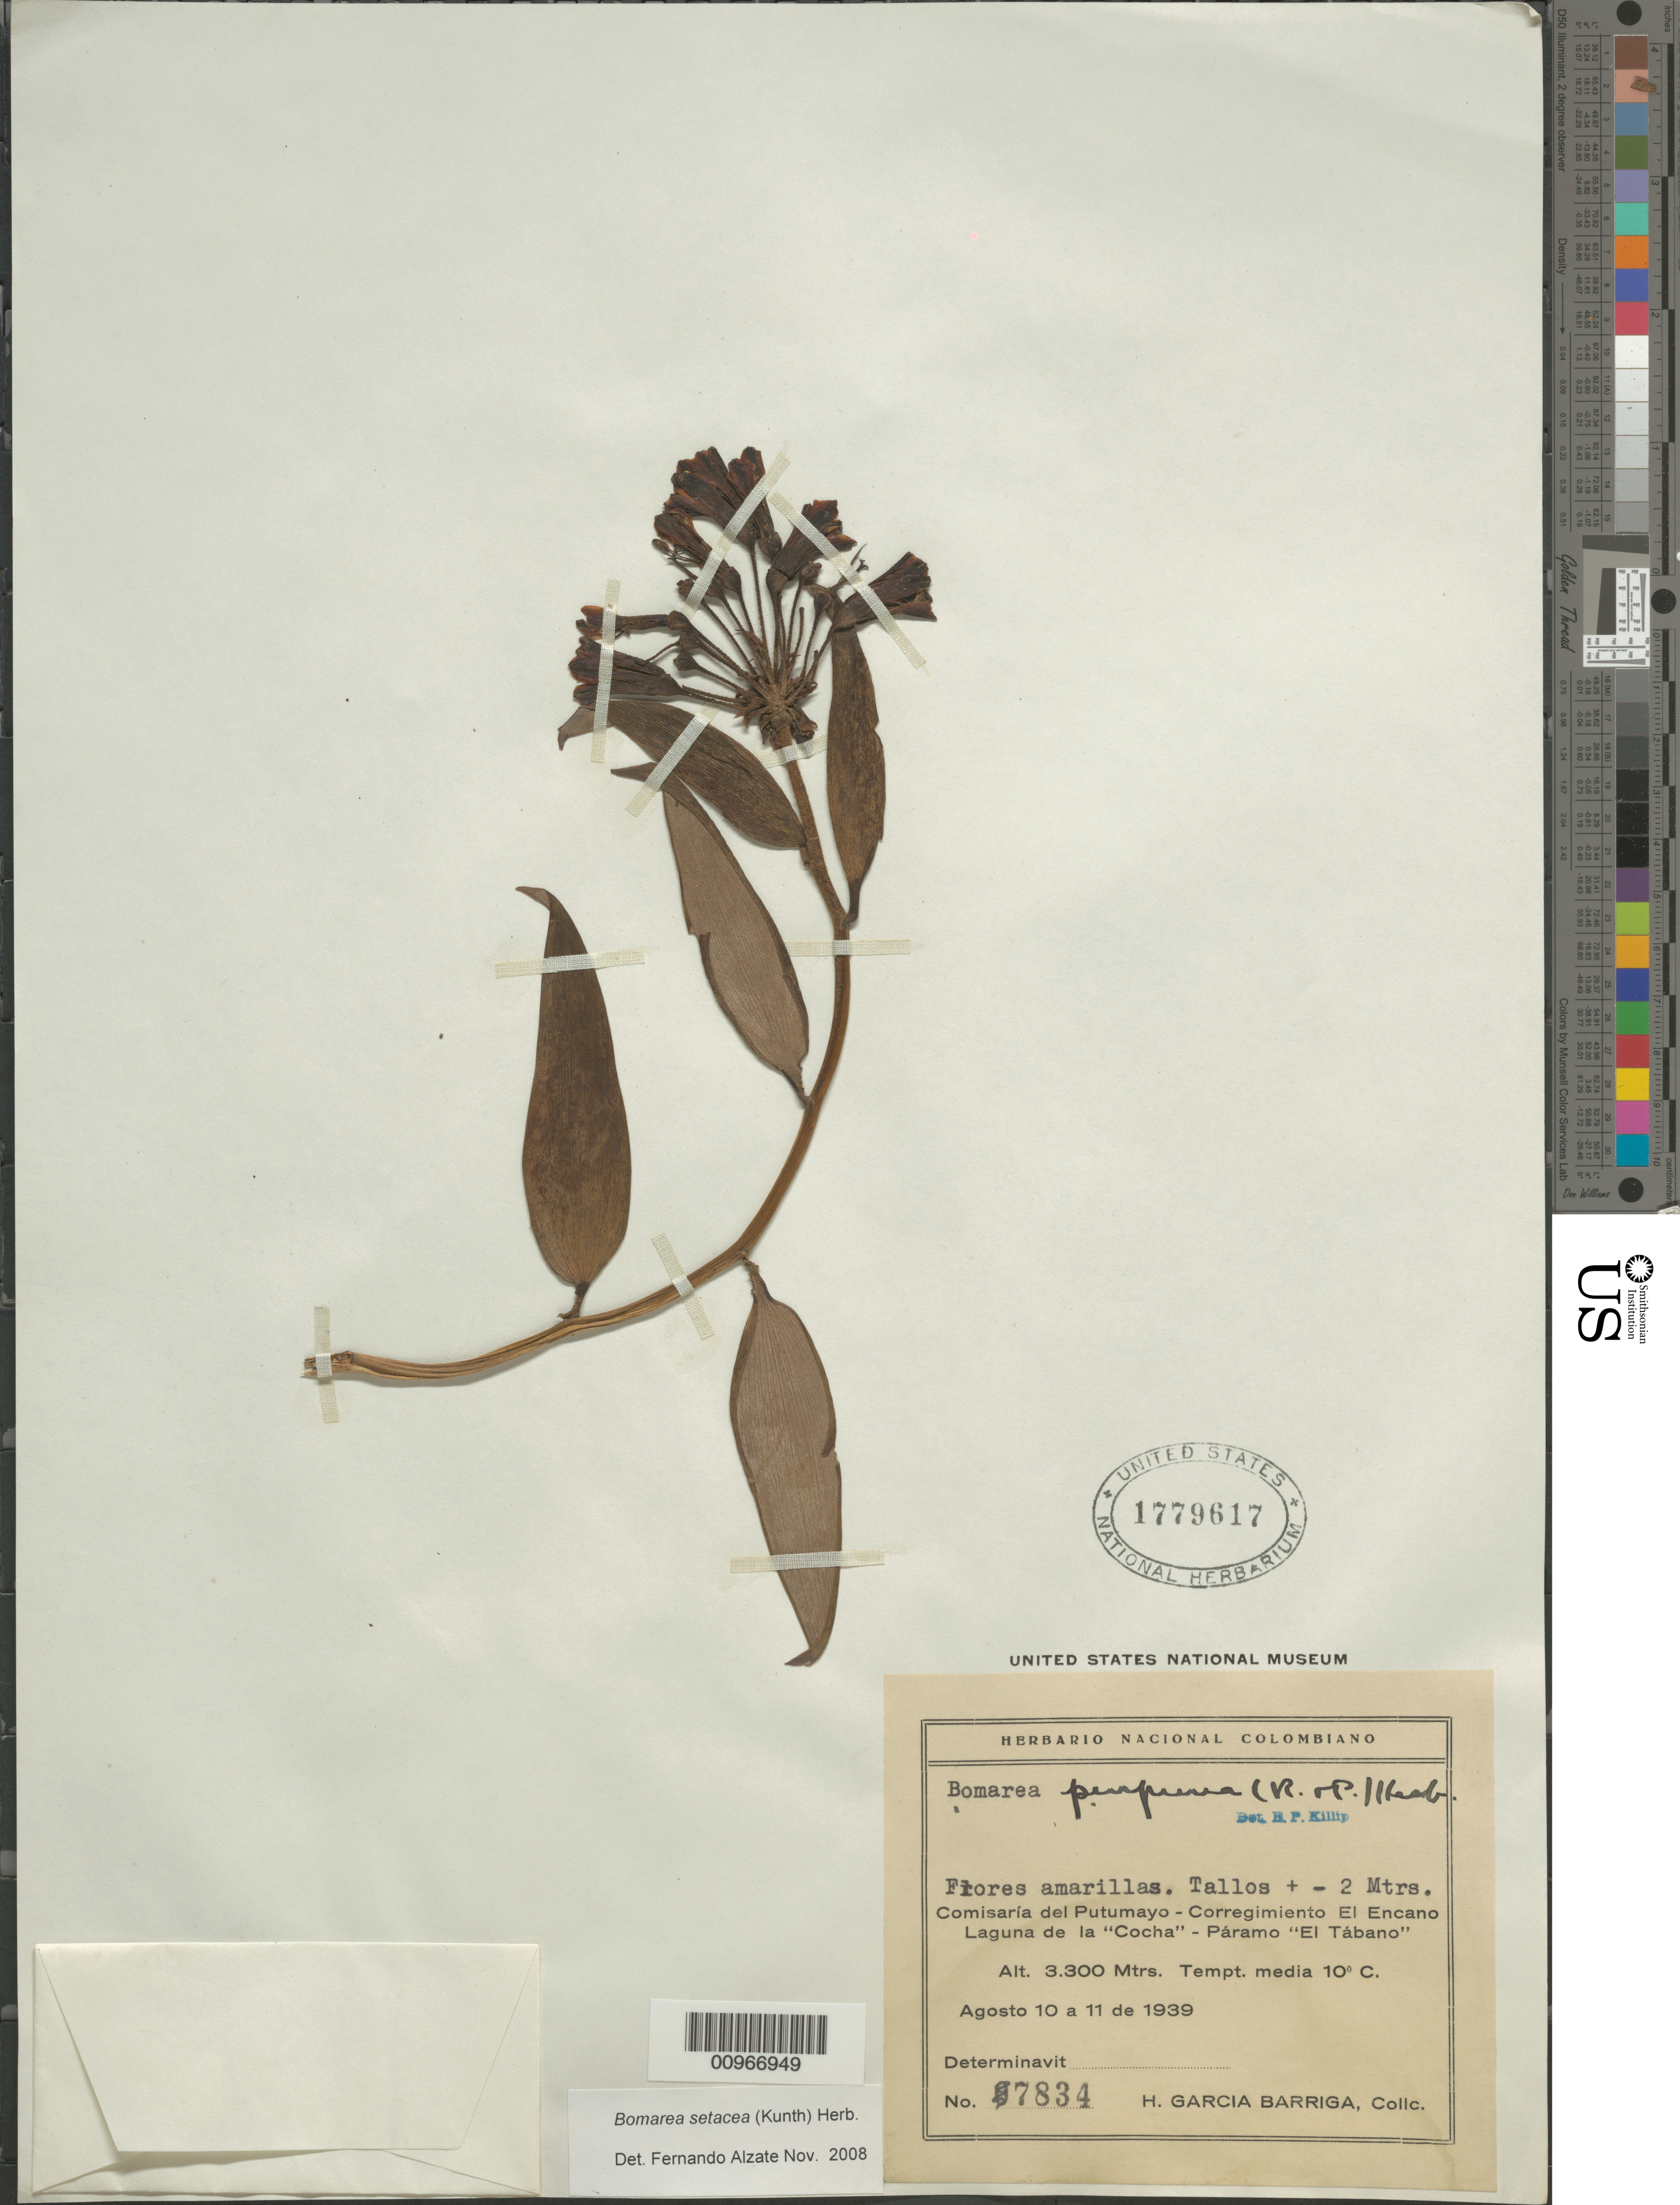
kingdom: Plantae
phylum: Tracheophyta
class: Liliopsida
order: Liliales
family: Alstroemeriaceae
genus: Bomarea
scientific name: Bomarea setacea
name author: (Ruiz & Pav.) Herb.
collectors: H. García Barriga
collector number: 7834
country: Colombia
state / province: Putumayo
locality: Corregimiento El Encaño, Laguna de la Cocha, Paramo el Tabana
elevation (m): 3000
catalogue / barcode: US 1779617